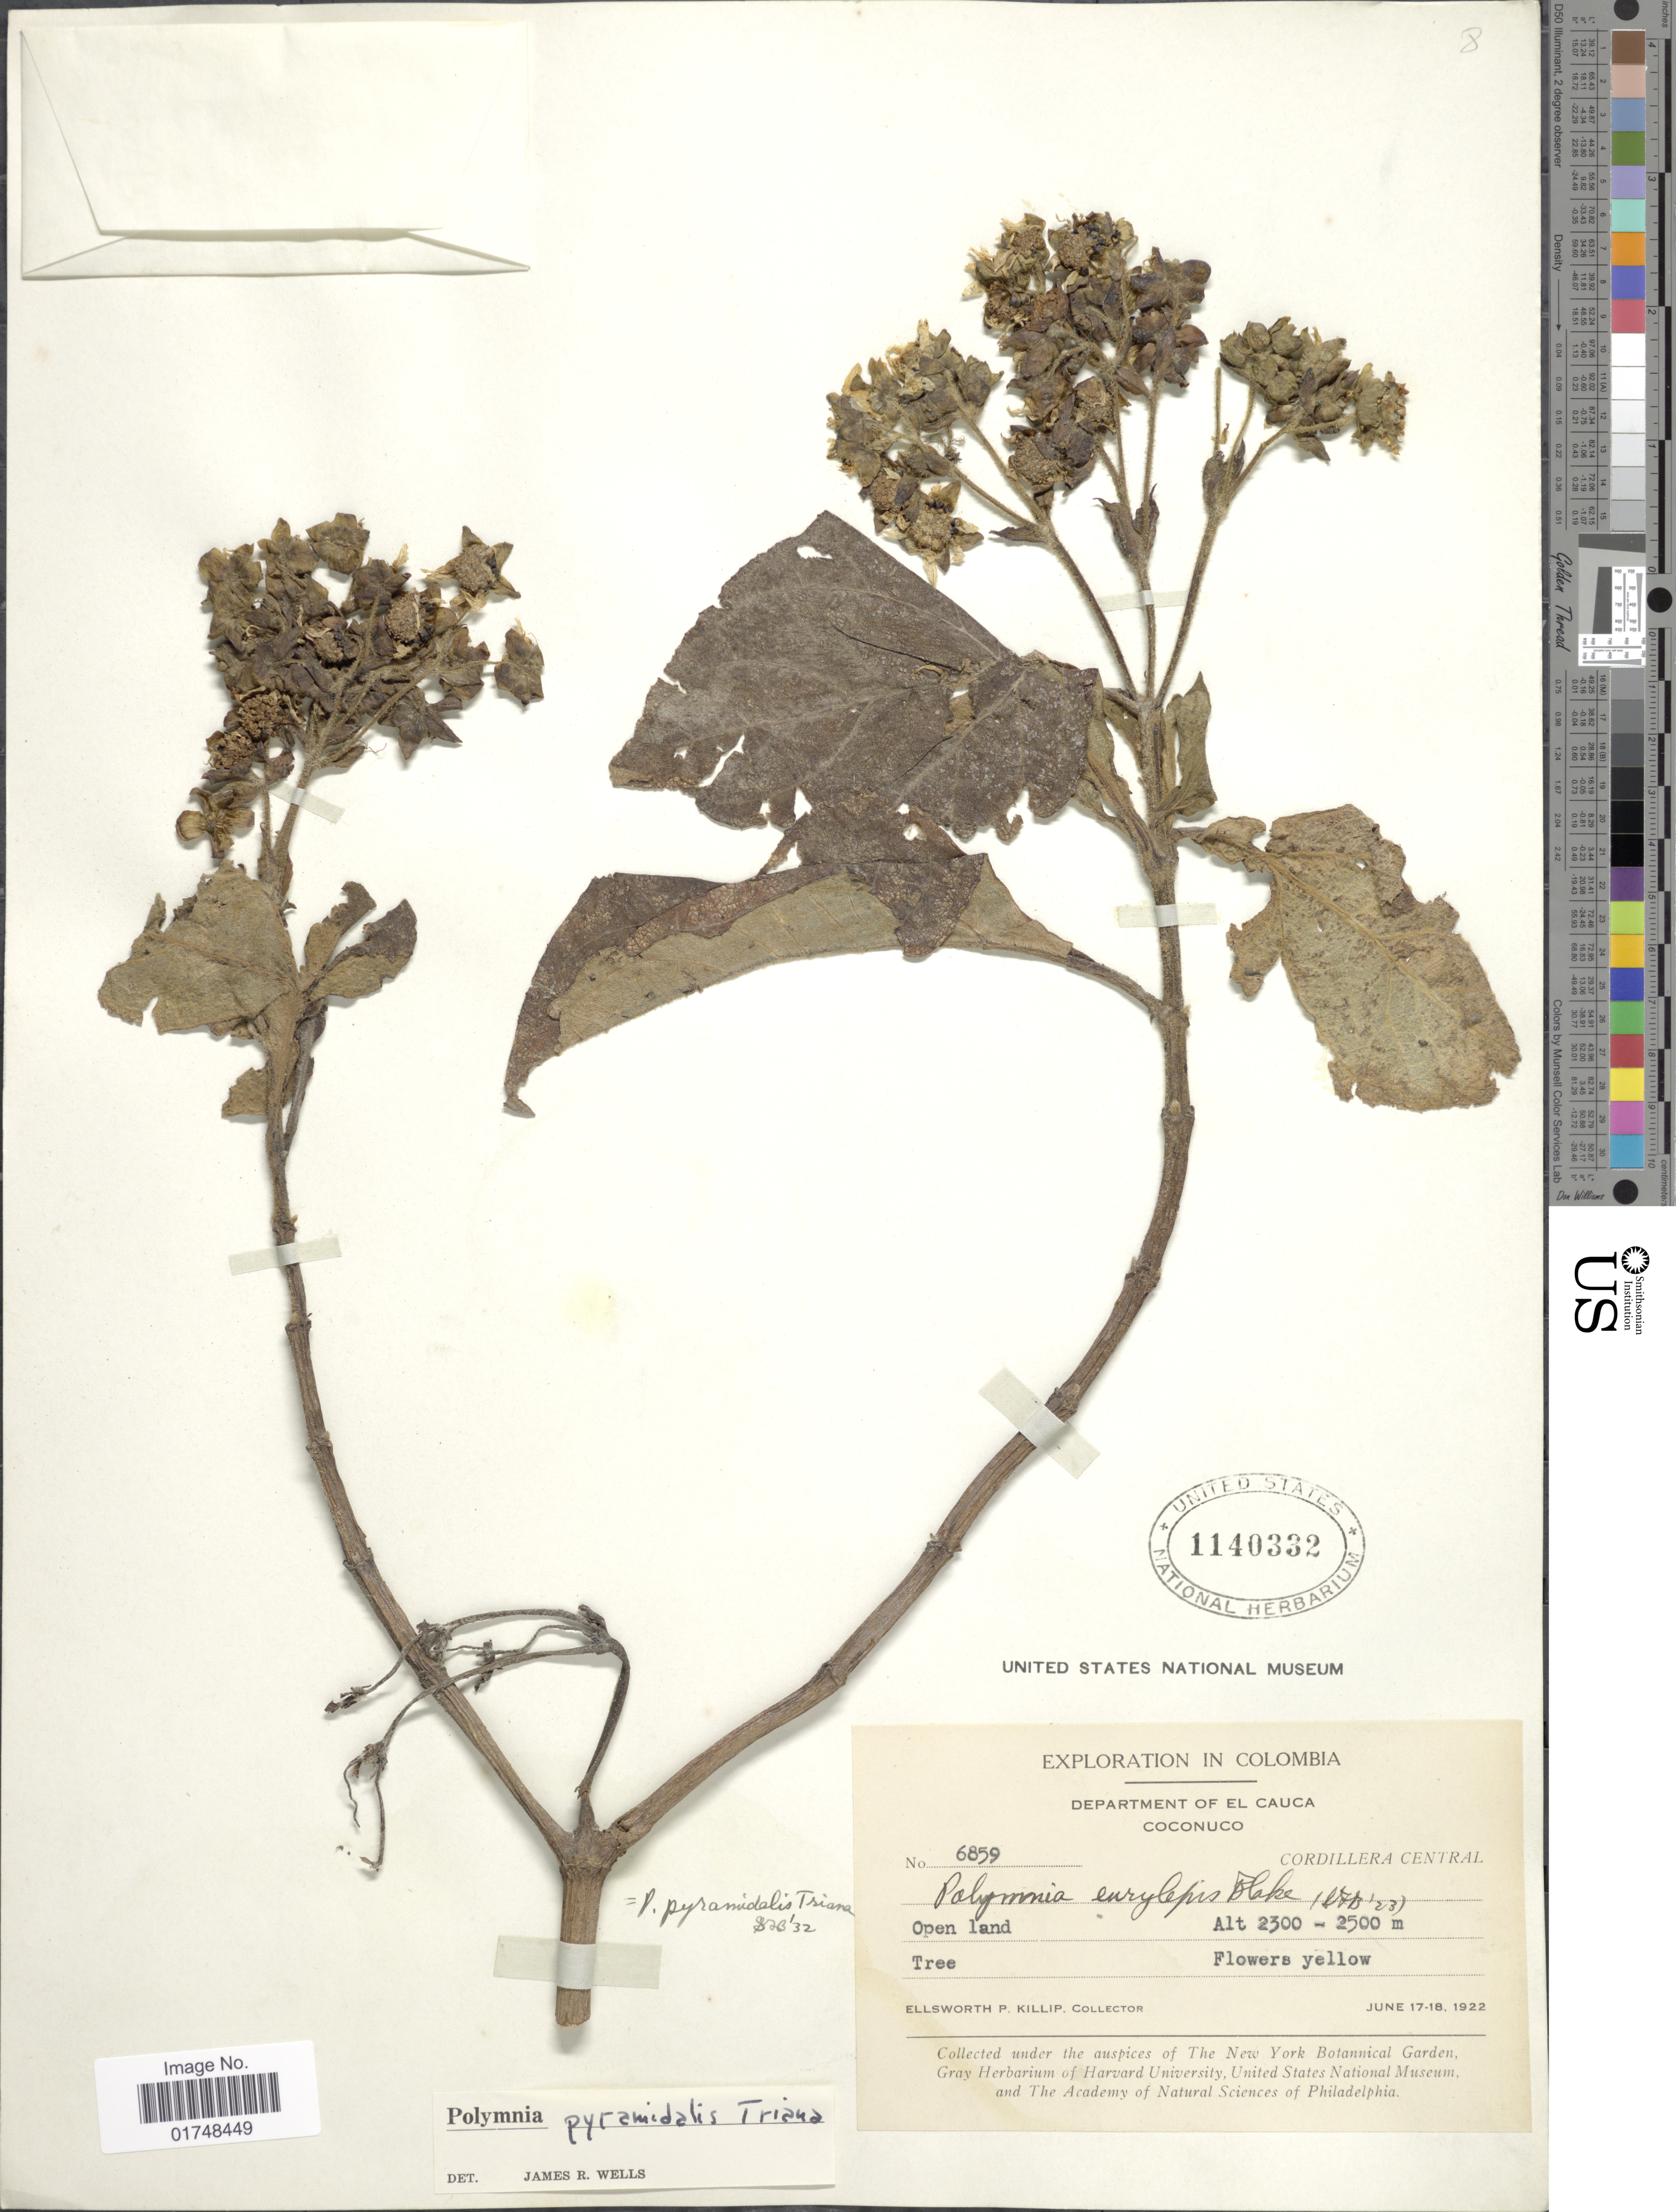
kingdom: Plantae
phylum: Tracheophyta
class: Magnoliopsida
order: Asterales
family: Asteraceae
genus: Smallanthus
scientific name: Smallanthus pyramidalis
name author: (Triana) H. Rob.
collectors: E. P. Killip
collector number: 6859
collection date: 1922-06-17/1922-06-18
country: Colombia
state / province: Cauca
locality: Coconuco, Cordillera Central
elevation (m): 2300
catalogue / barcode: US 1140332